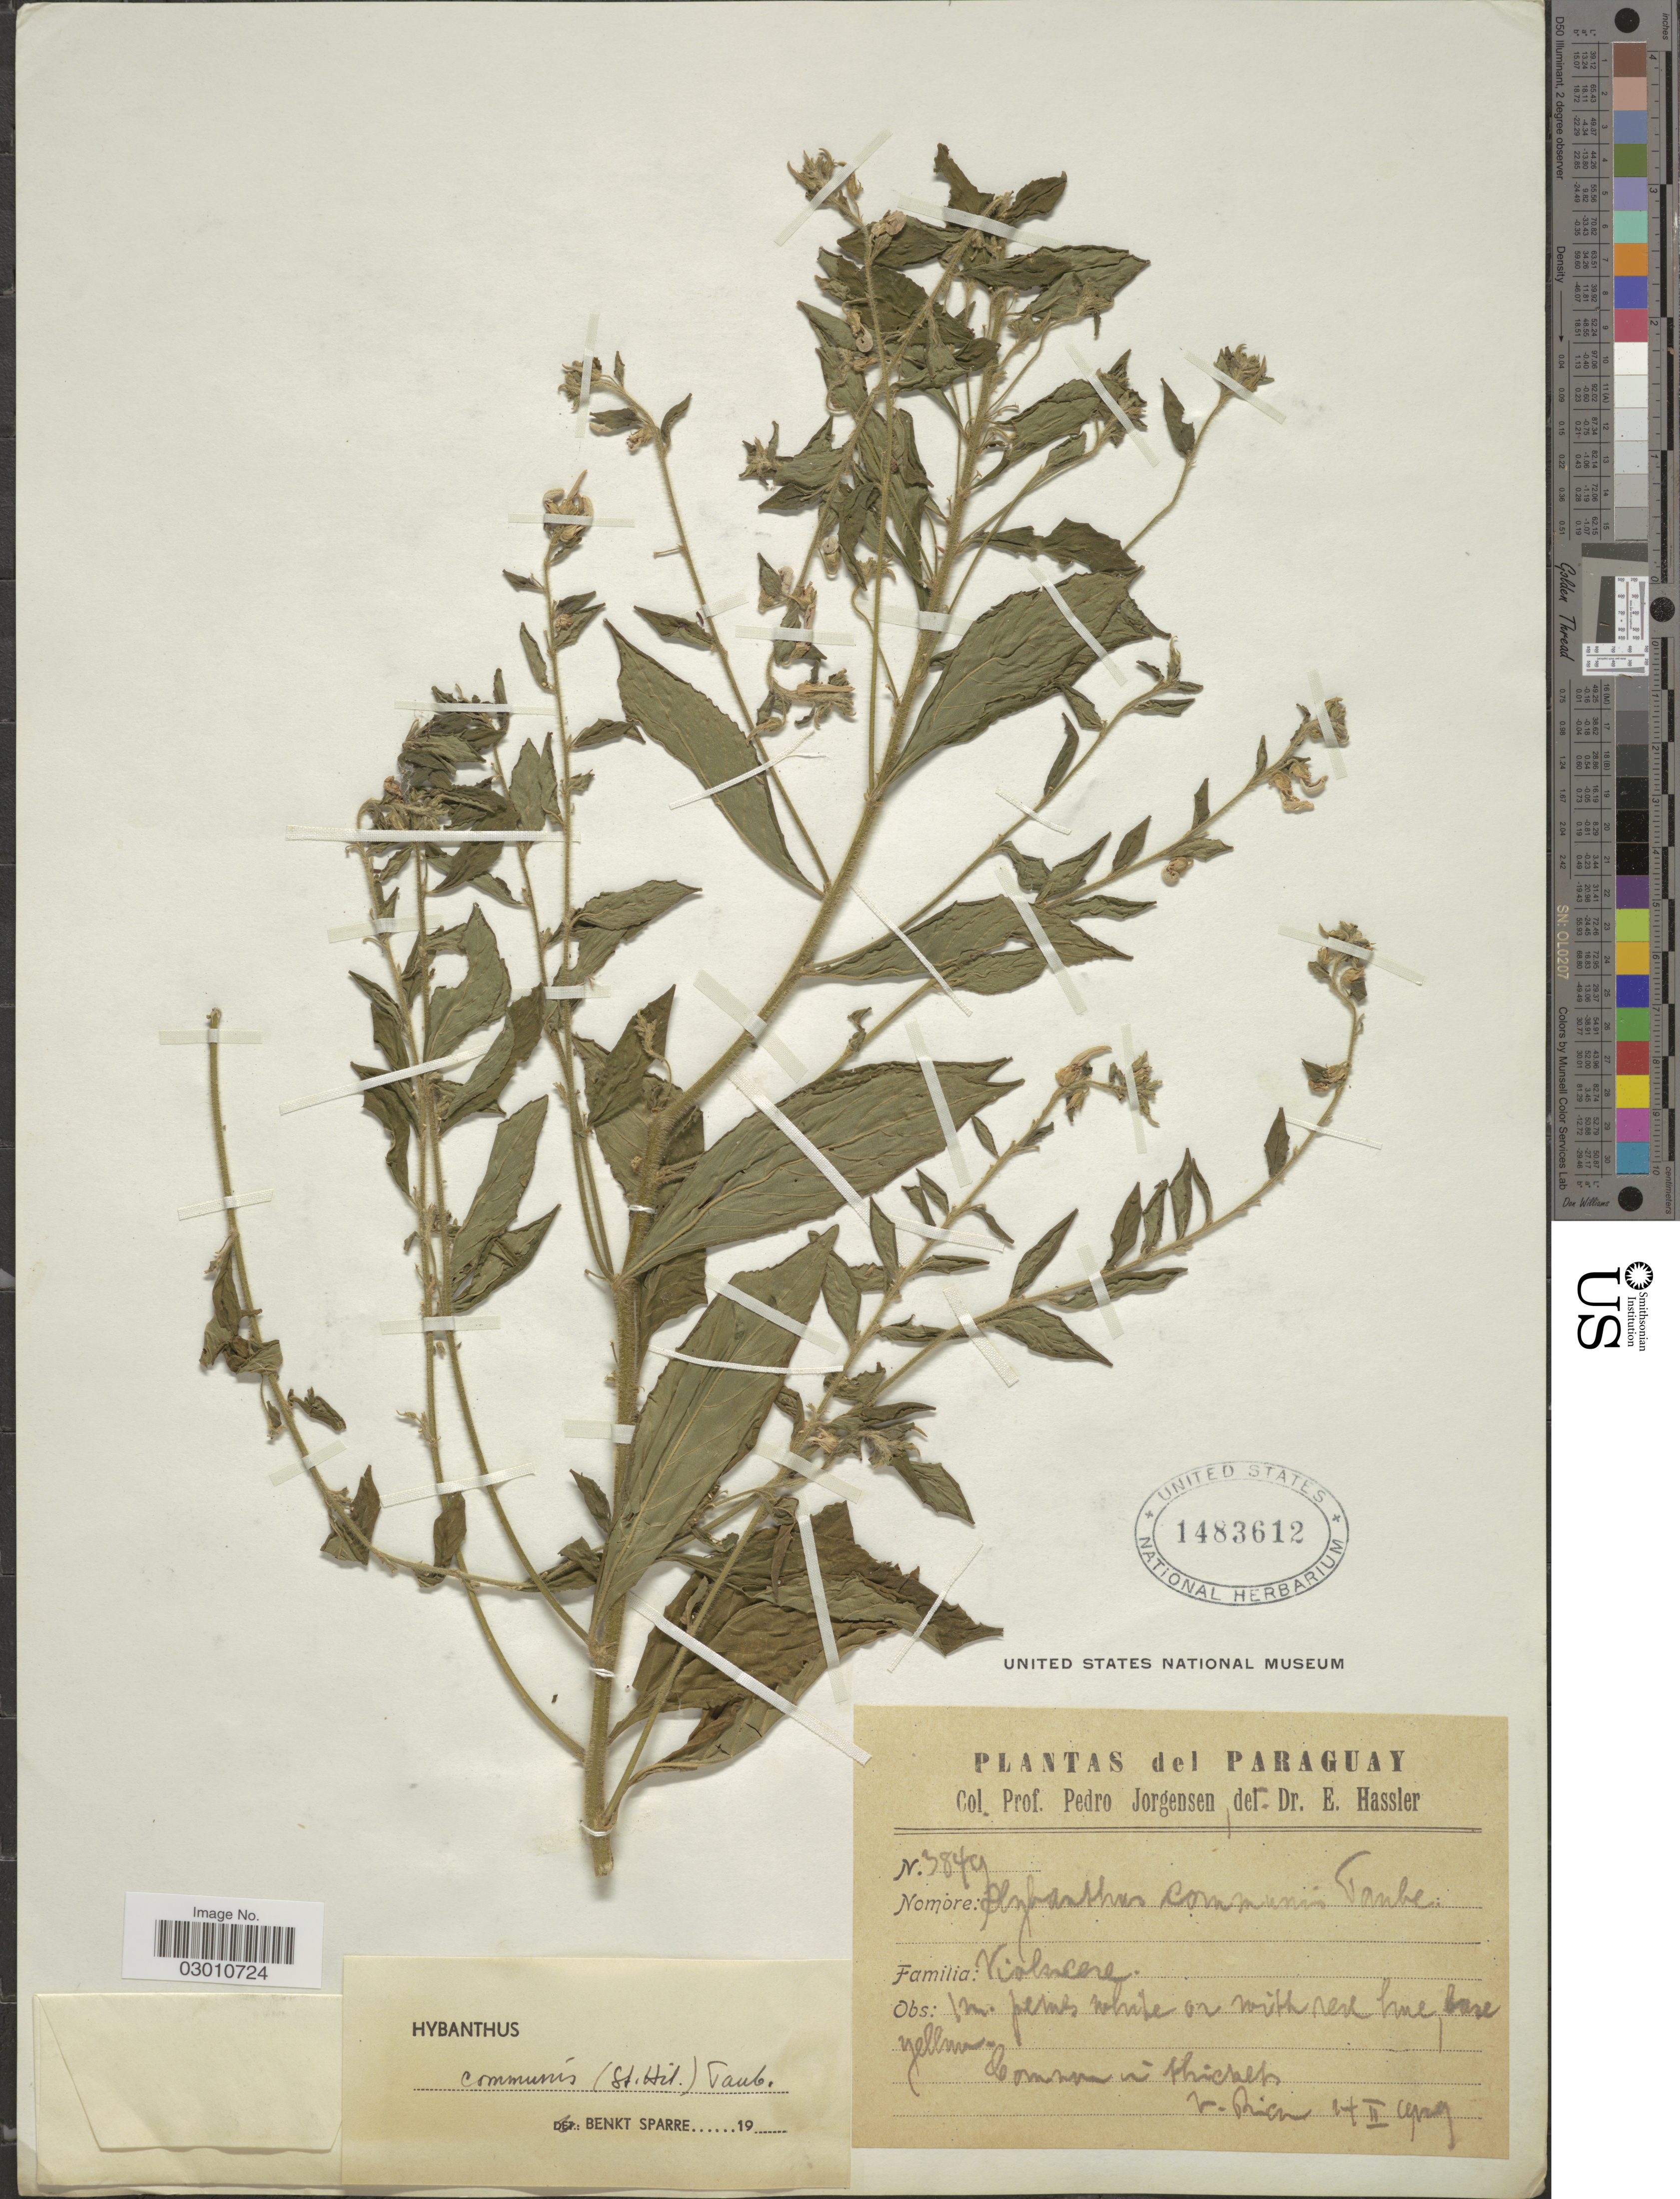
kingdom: Plantae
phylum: Tracheophyta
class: Magnoliopsida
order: Malpighiales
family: Violaceae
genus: Pombalia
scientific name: Pombalia communis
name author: (A. St.-Hil.) Paula-Souza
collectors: P. Jörgensen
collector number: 3849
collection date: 1909-02-14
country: Paraguay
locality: Common in thickets. V. Rica,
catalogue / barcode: US 1483612